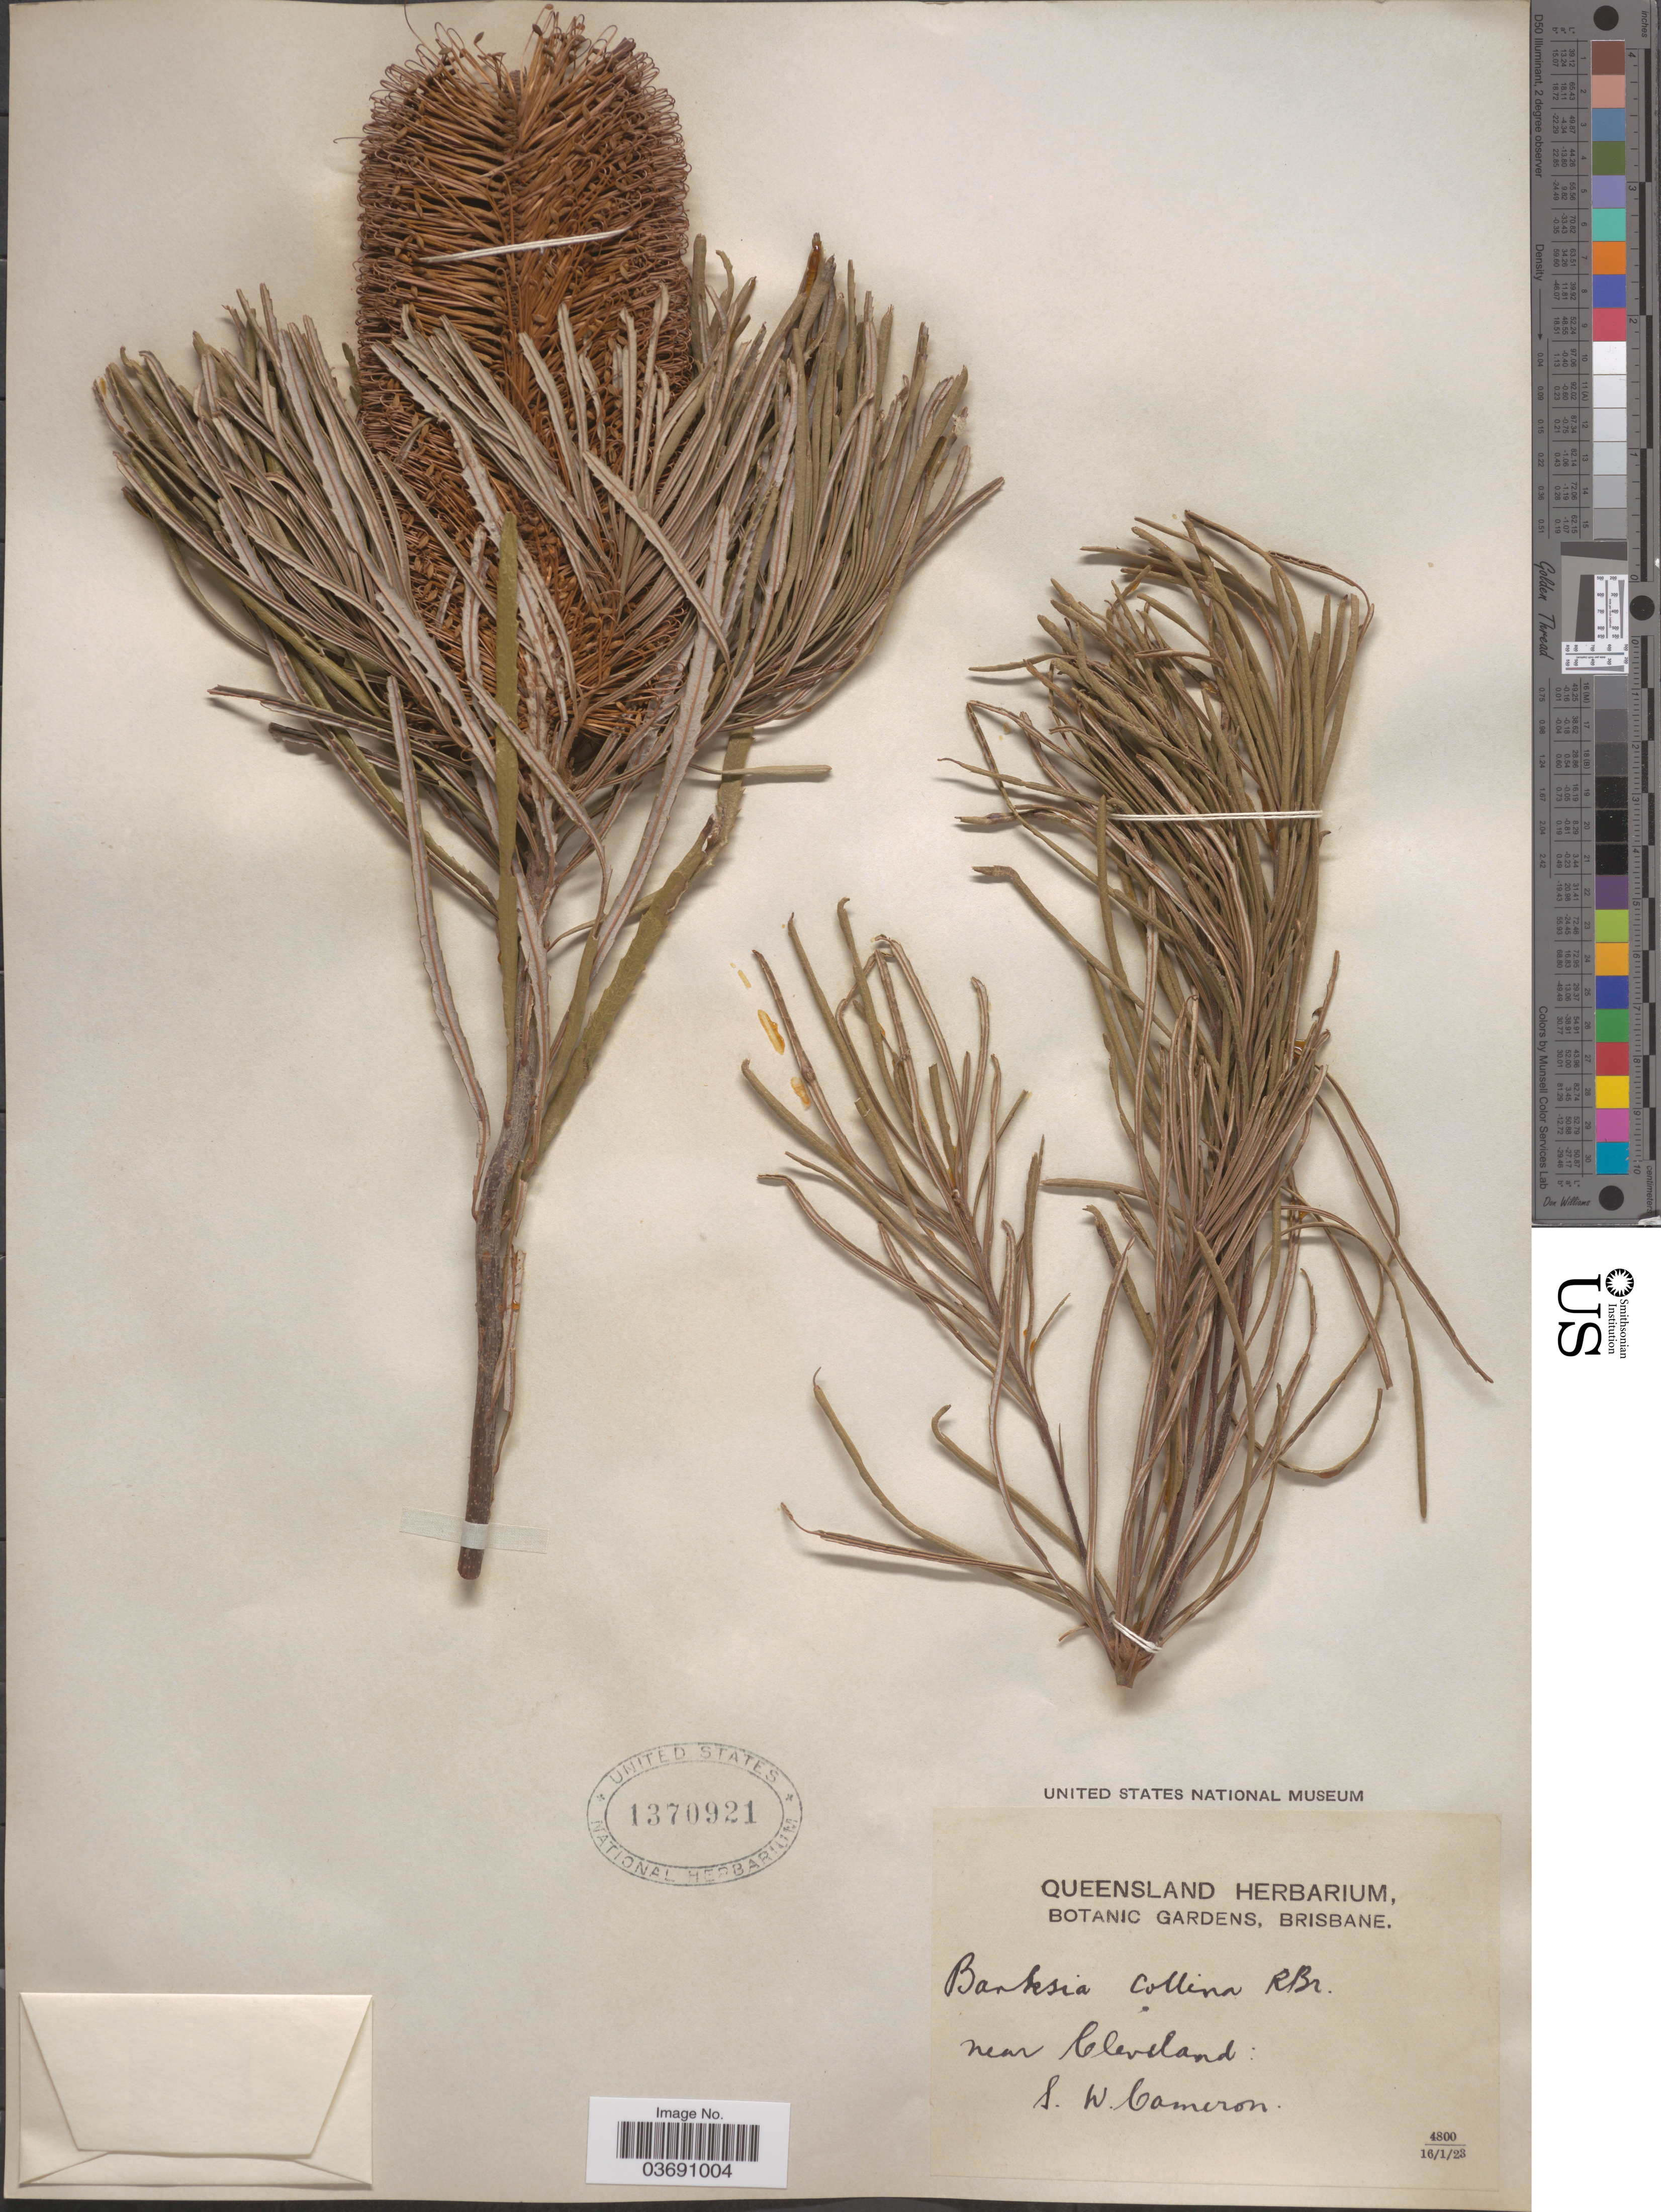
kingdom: Plantae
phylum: Tracheophyta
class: Magnoliopsida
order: Proteales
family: Proteaceae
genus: Banksia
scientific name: Banksia collina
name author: R. Br.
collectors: Queensland Herbarium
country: Australia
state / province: Queensland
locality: Near Cleveland: S.W. Cameron.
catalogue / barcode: US 1370921